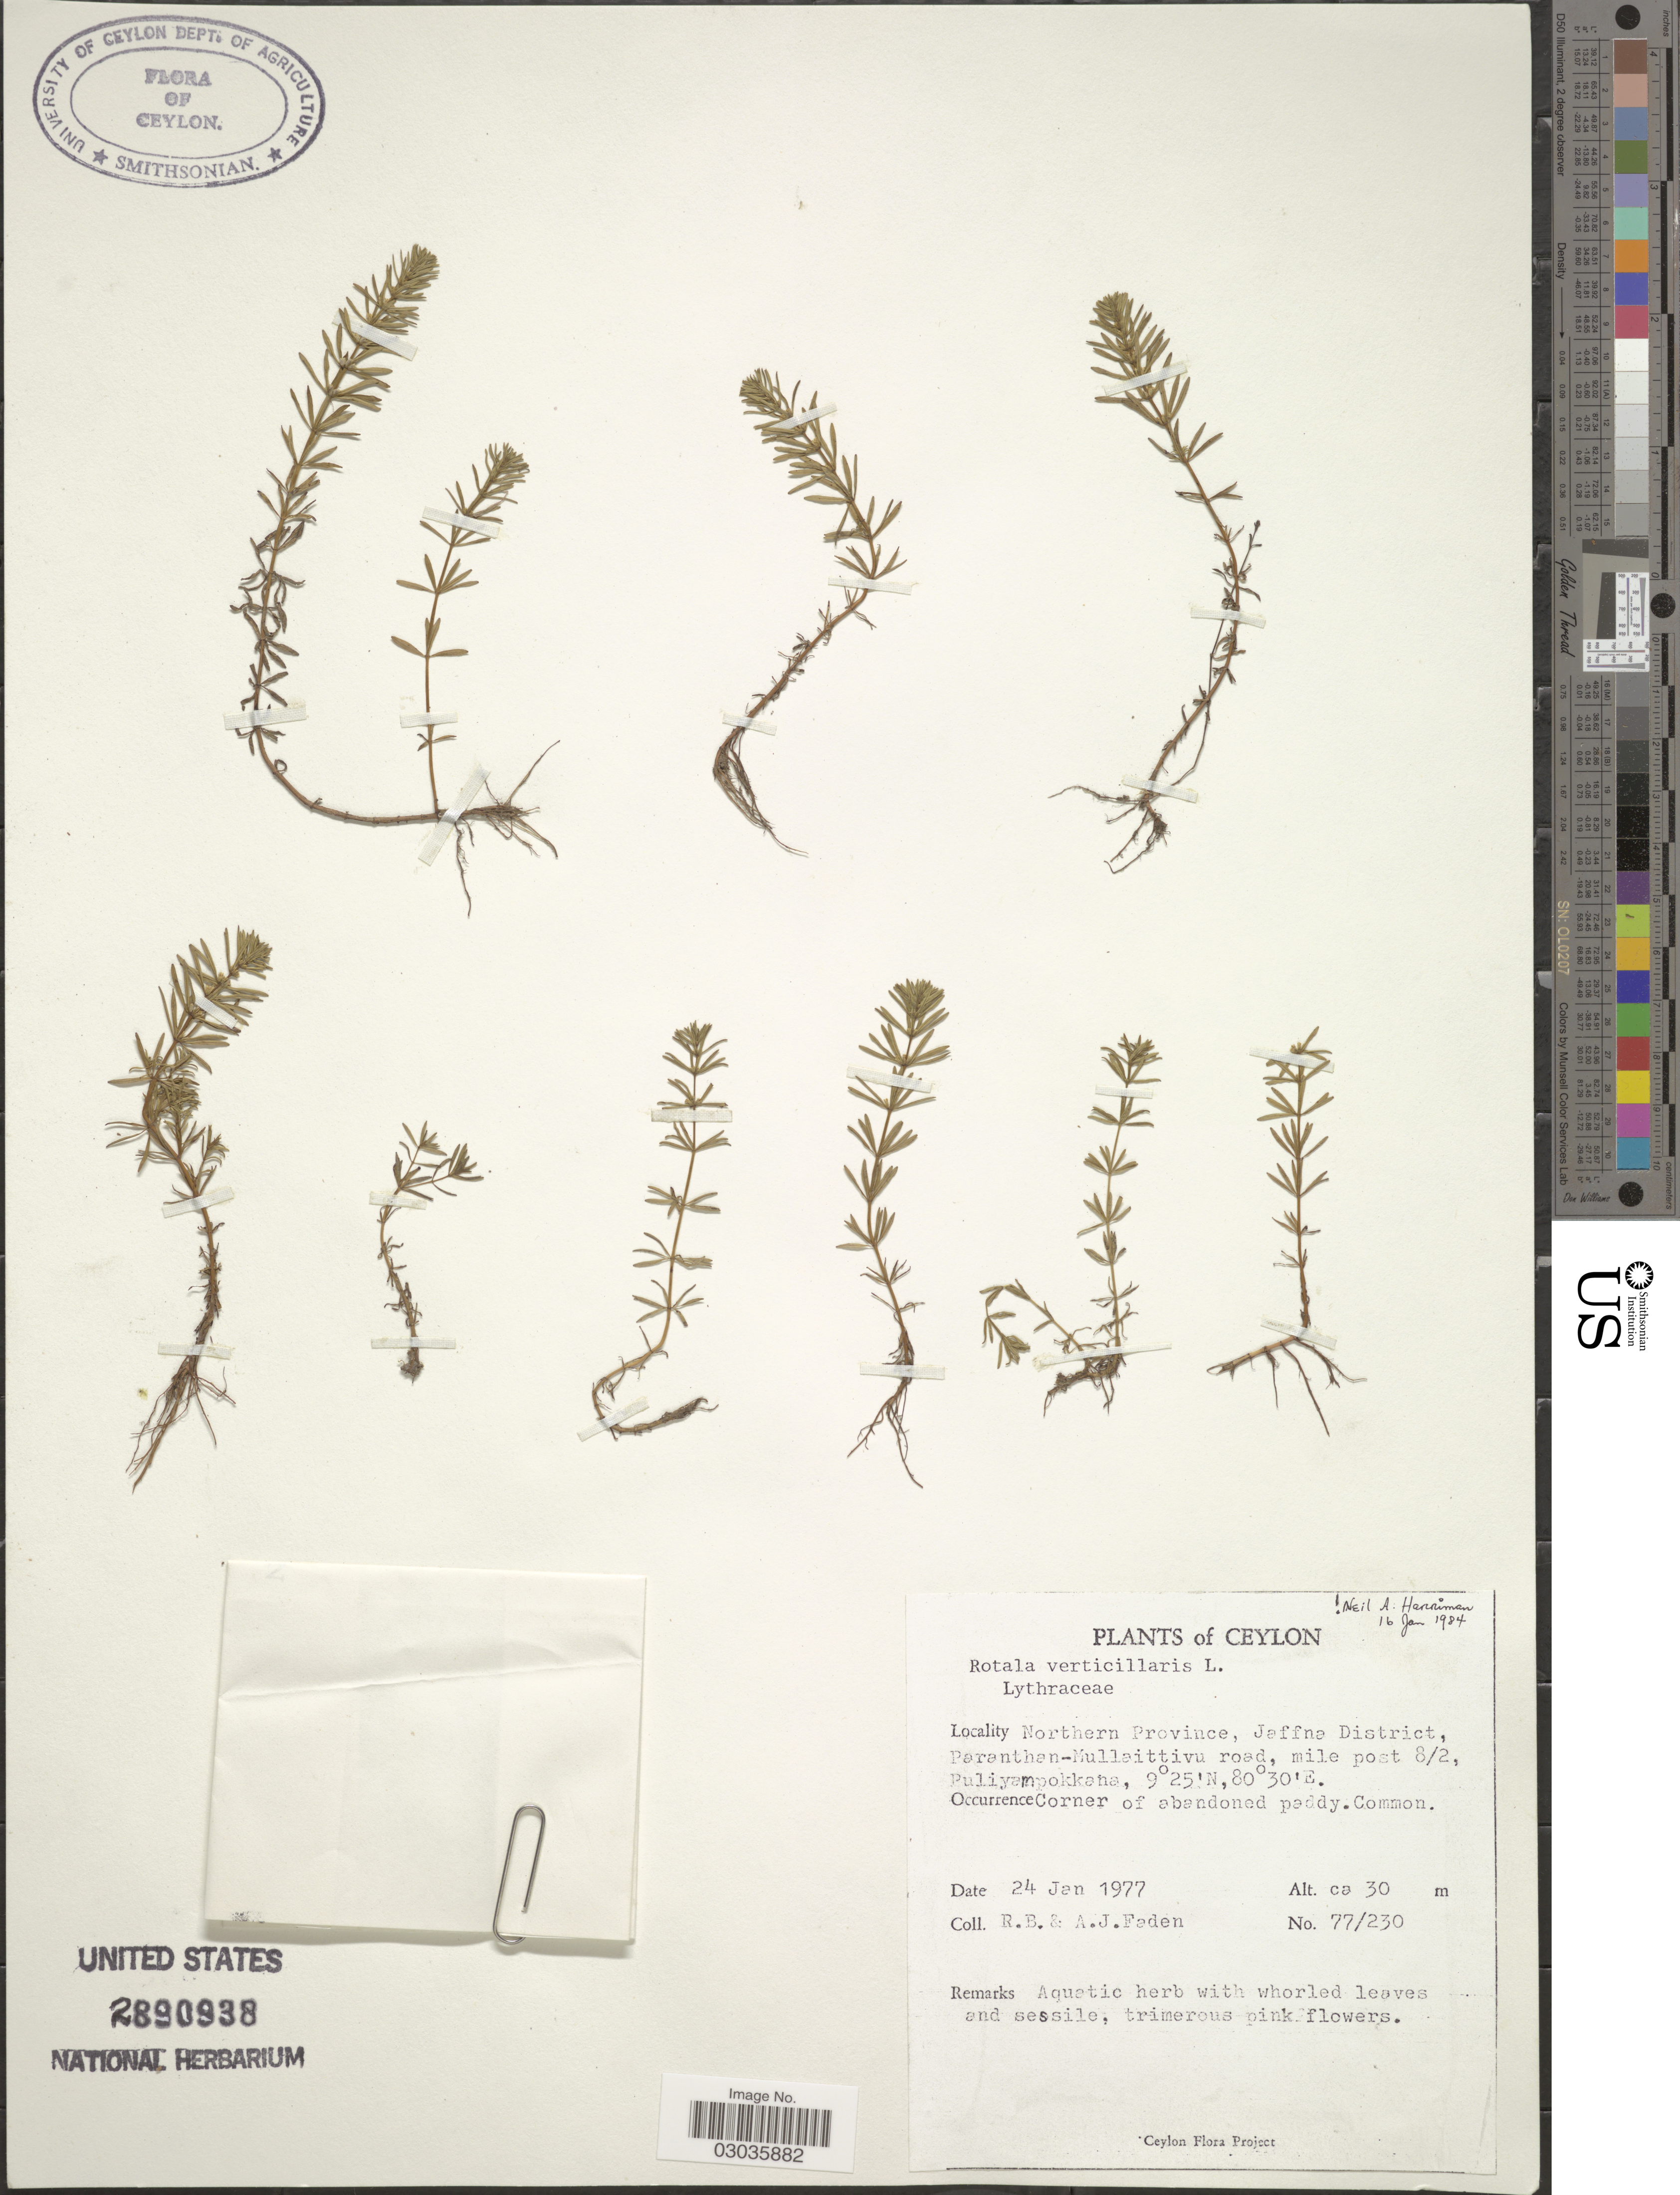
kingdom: Plantae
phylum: Tracheophyta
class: Magnoliopsida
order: Myrtales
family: Lythraceae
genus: Rotala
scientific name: Rotala verticillaris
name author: L.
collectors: R. B. Faden & A. J. Faden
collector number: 77/230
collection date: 1977-01-24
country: Sri Lanka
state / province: Northern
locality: Ceylon. Northern Province, Jaffna District, Paranthan-Mullaittivu road, mile post 8/2, Puliyampokkana.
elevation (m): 30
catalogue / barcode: US 2890938